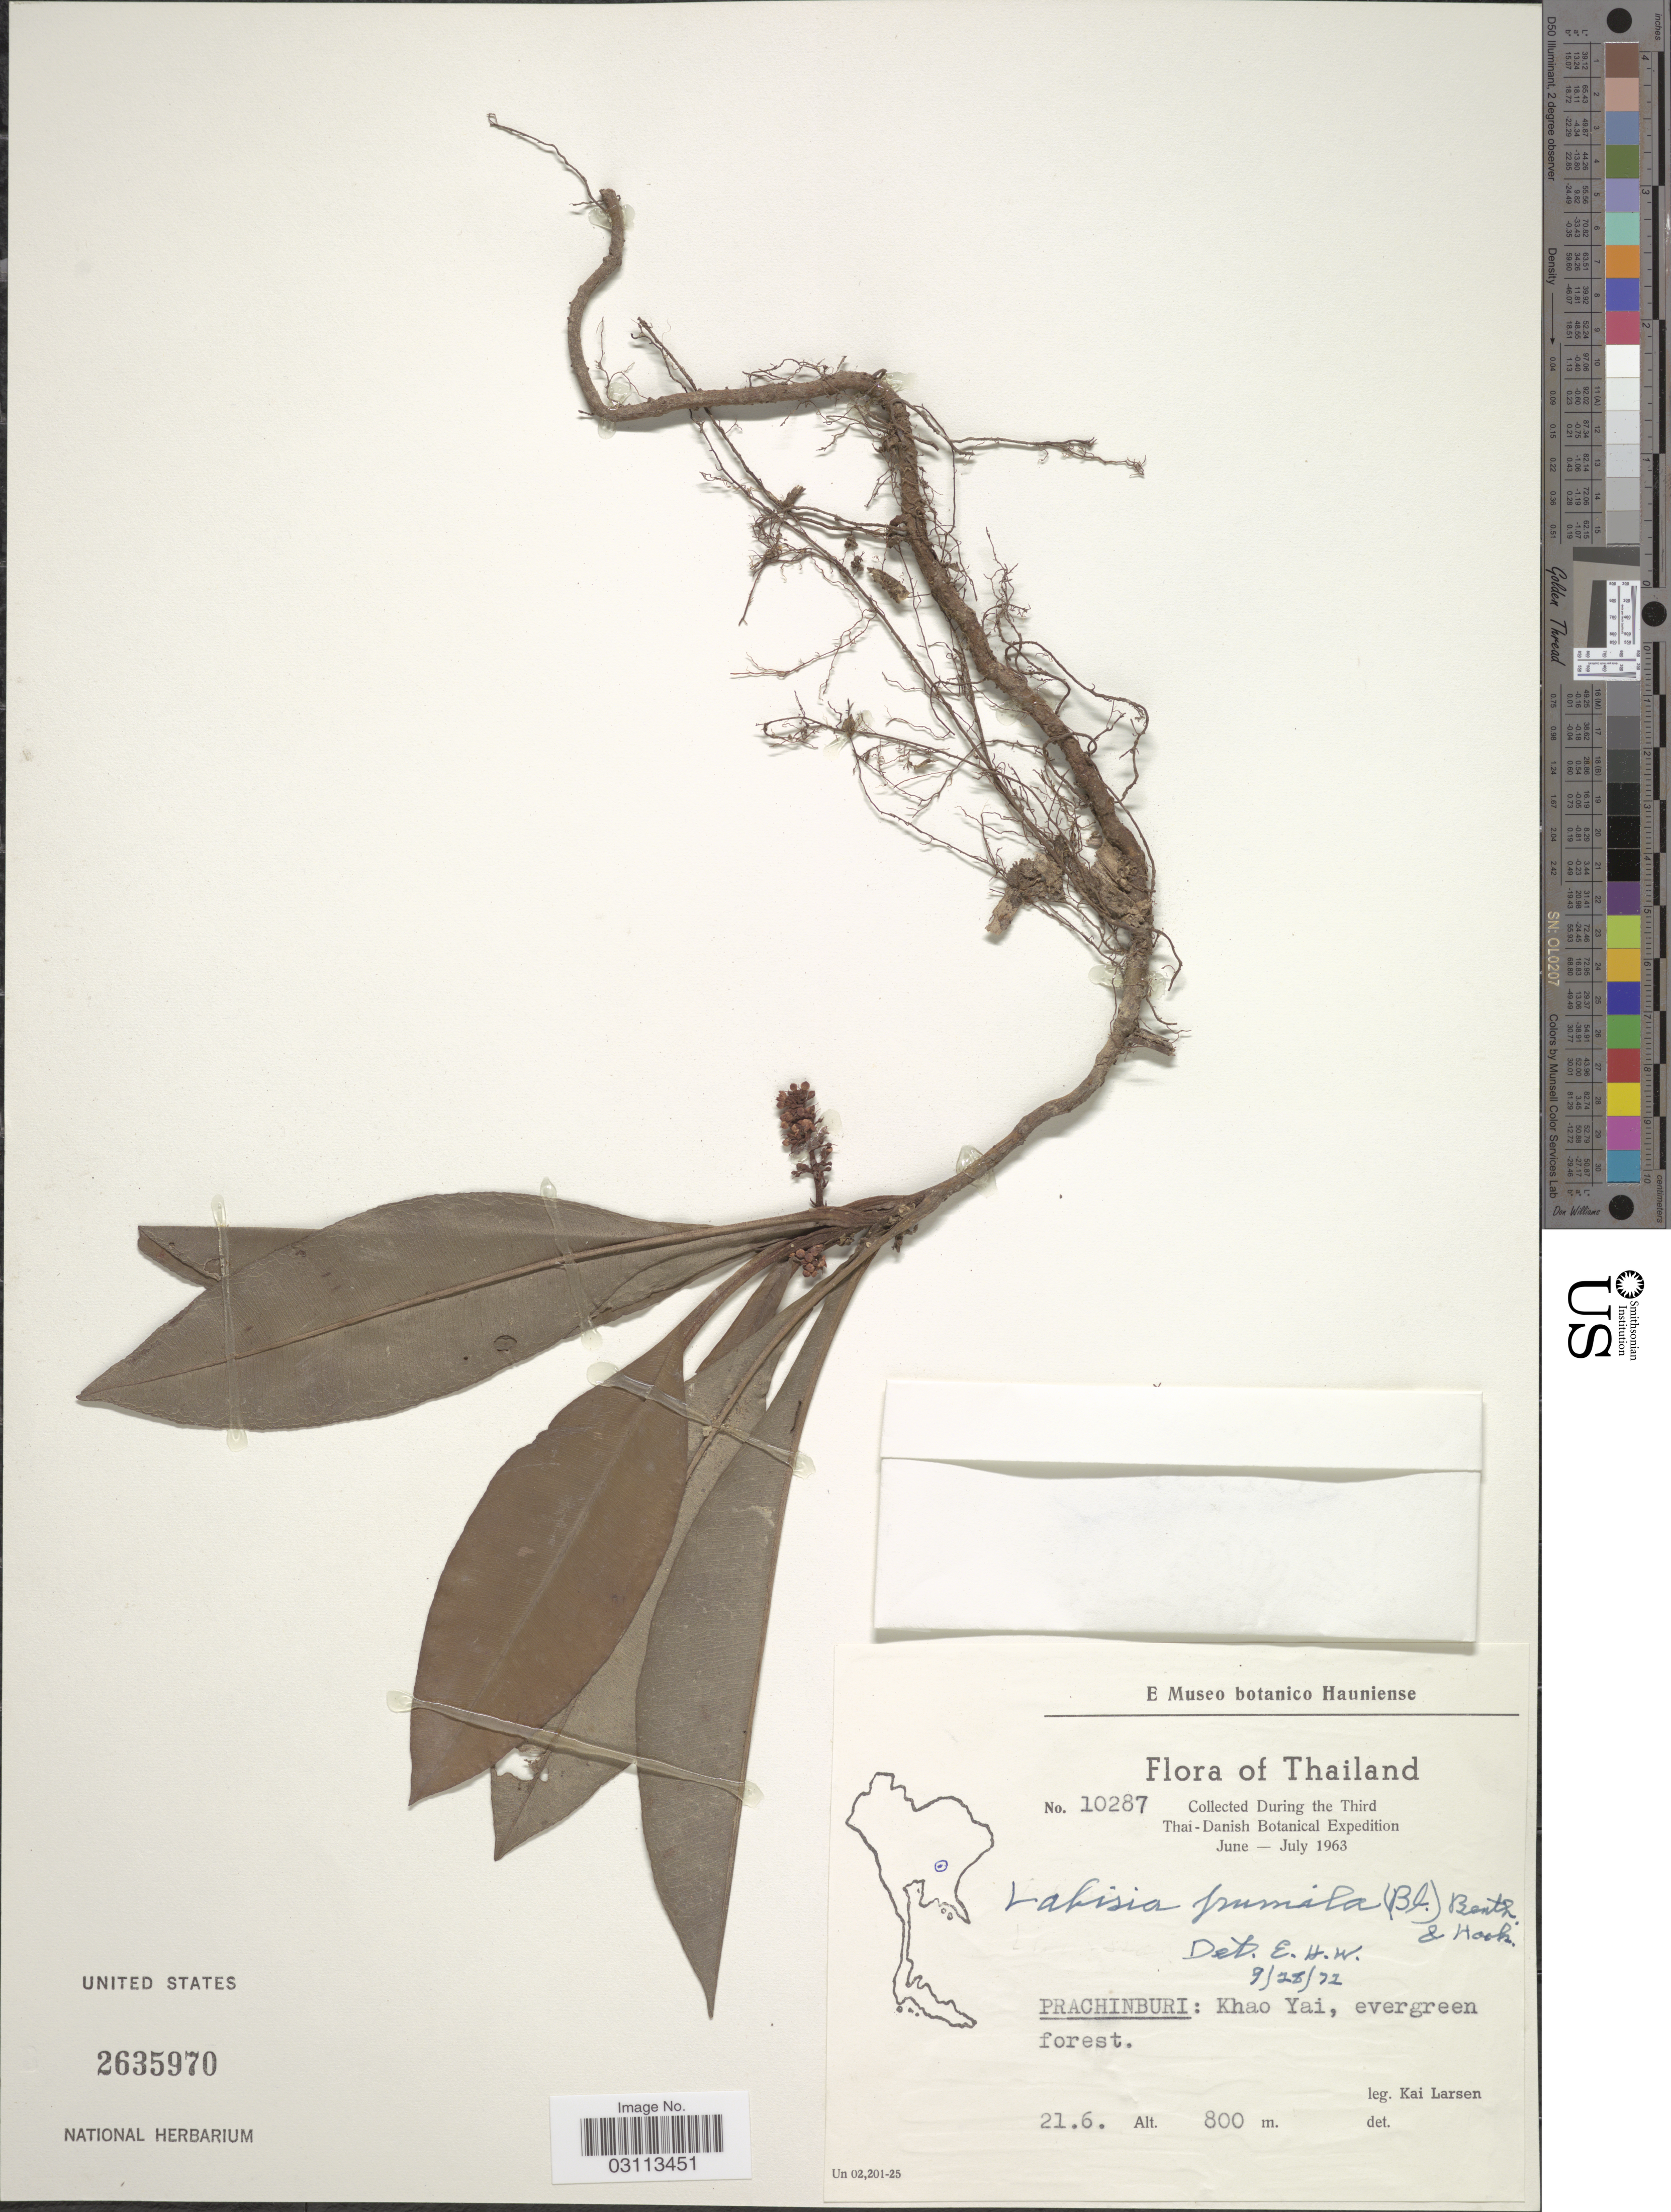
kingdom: Plantae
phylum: Tracheophyta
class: Magnoliopsida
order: Ericales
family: Primulaceae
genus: Labisia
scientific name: Labisia pumila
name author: (Blume) Fern.-Vill.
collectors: K. Larsen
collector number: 10287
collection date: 1963-06-21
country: Thailand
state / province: Prachin Buri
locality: Prachinburi: Khao Yai.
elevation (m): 800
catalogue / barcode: US 2635970